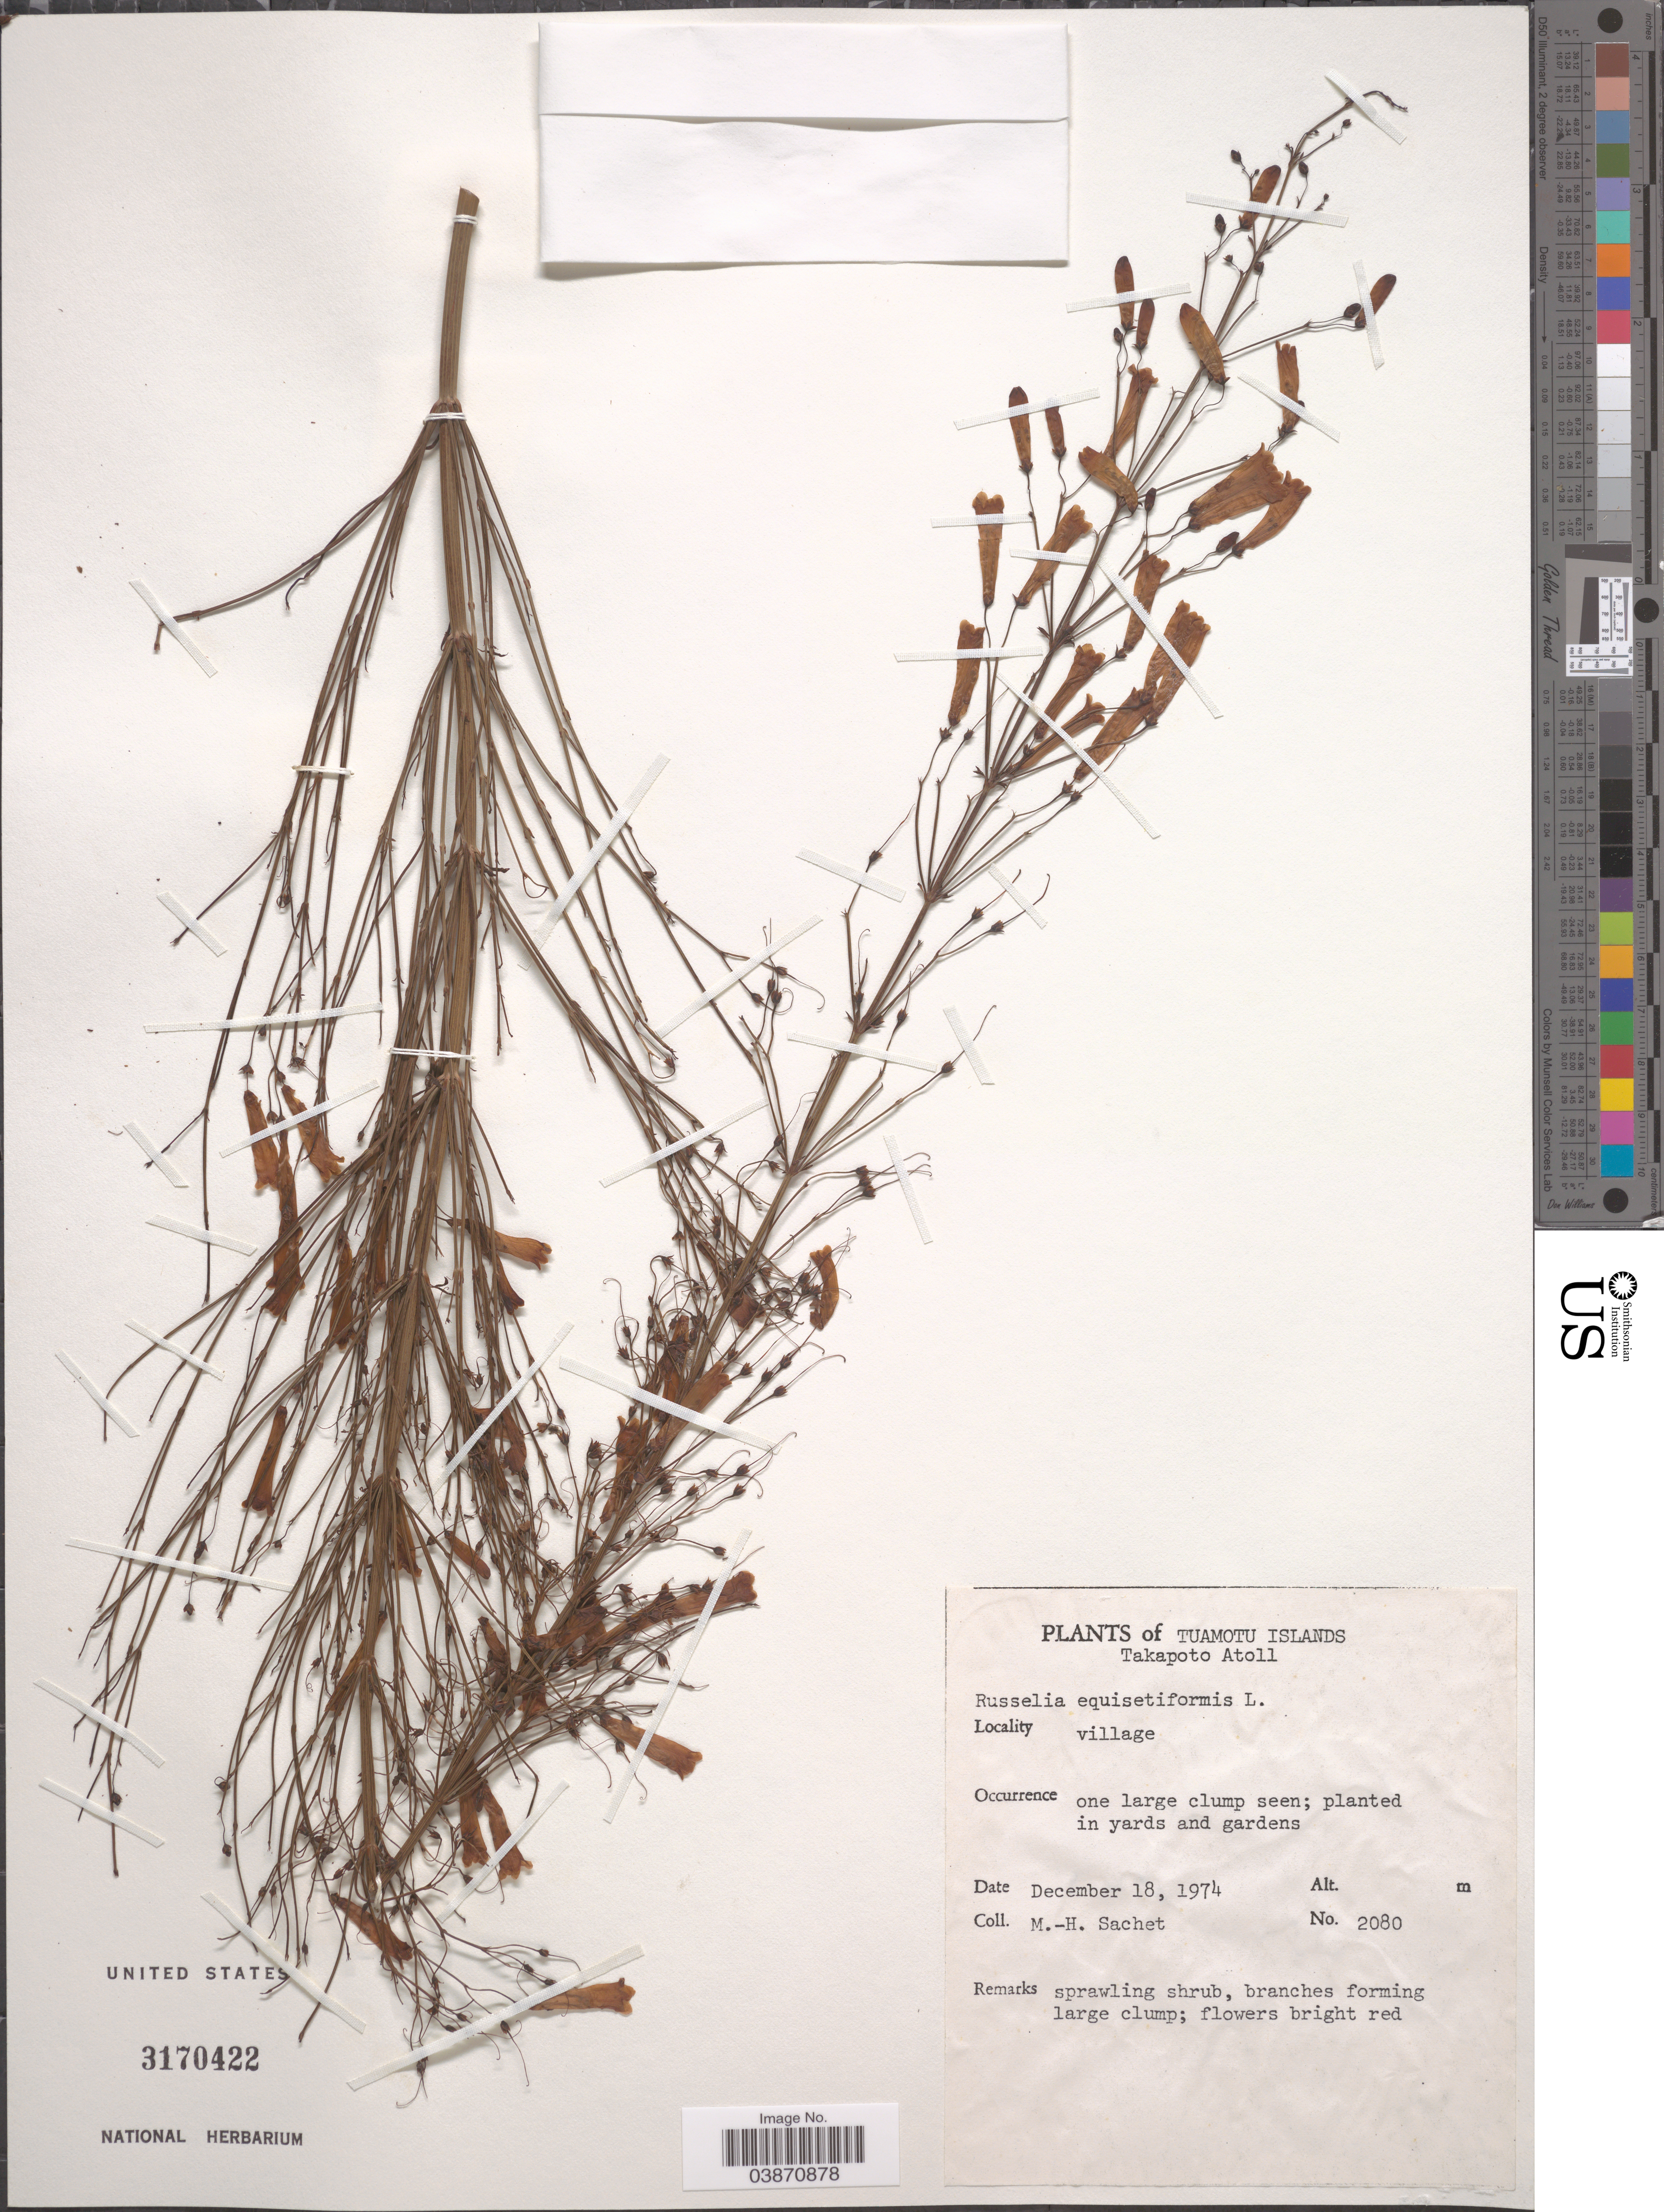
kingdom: Plantae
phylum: Tracheophyta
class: Magnoliopsida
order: Lamiales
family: Plantaginaceae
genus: Russelia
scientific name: Russelia equisetiformis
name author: Schltdl. & Cham.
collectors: M.-H. Sachet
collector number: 2080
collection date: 1974-12-18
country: French Polynesia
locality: Tuamotu Islands. Takapoto Atoll. Village. In yards and gardens.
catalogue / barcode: US 3170422